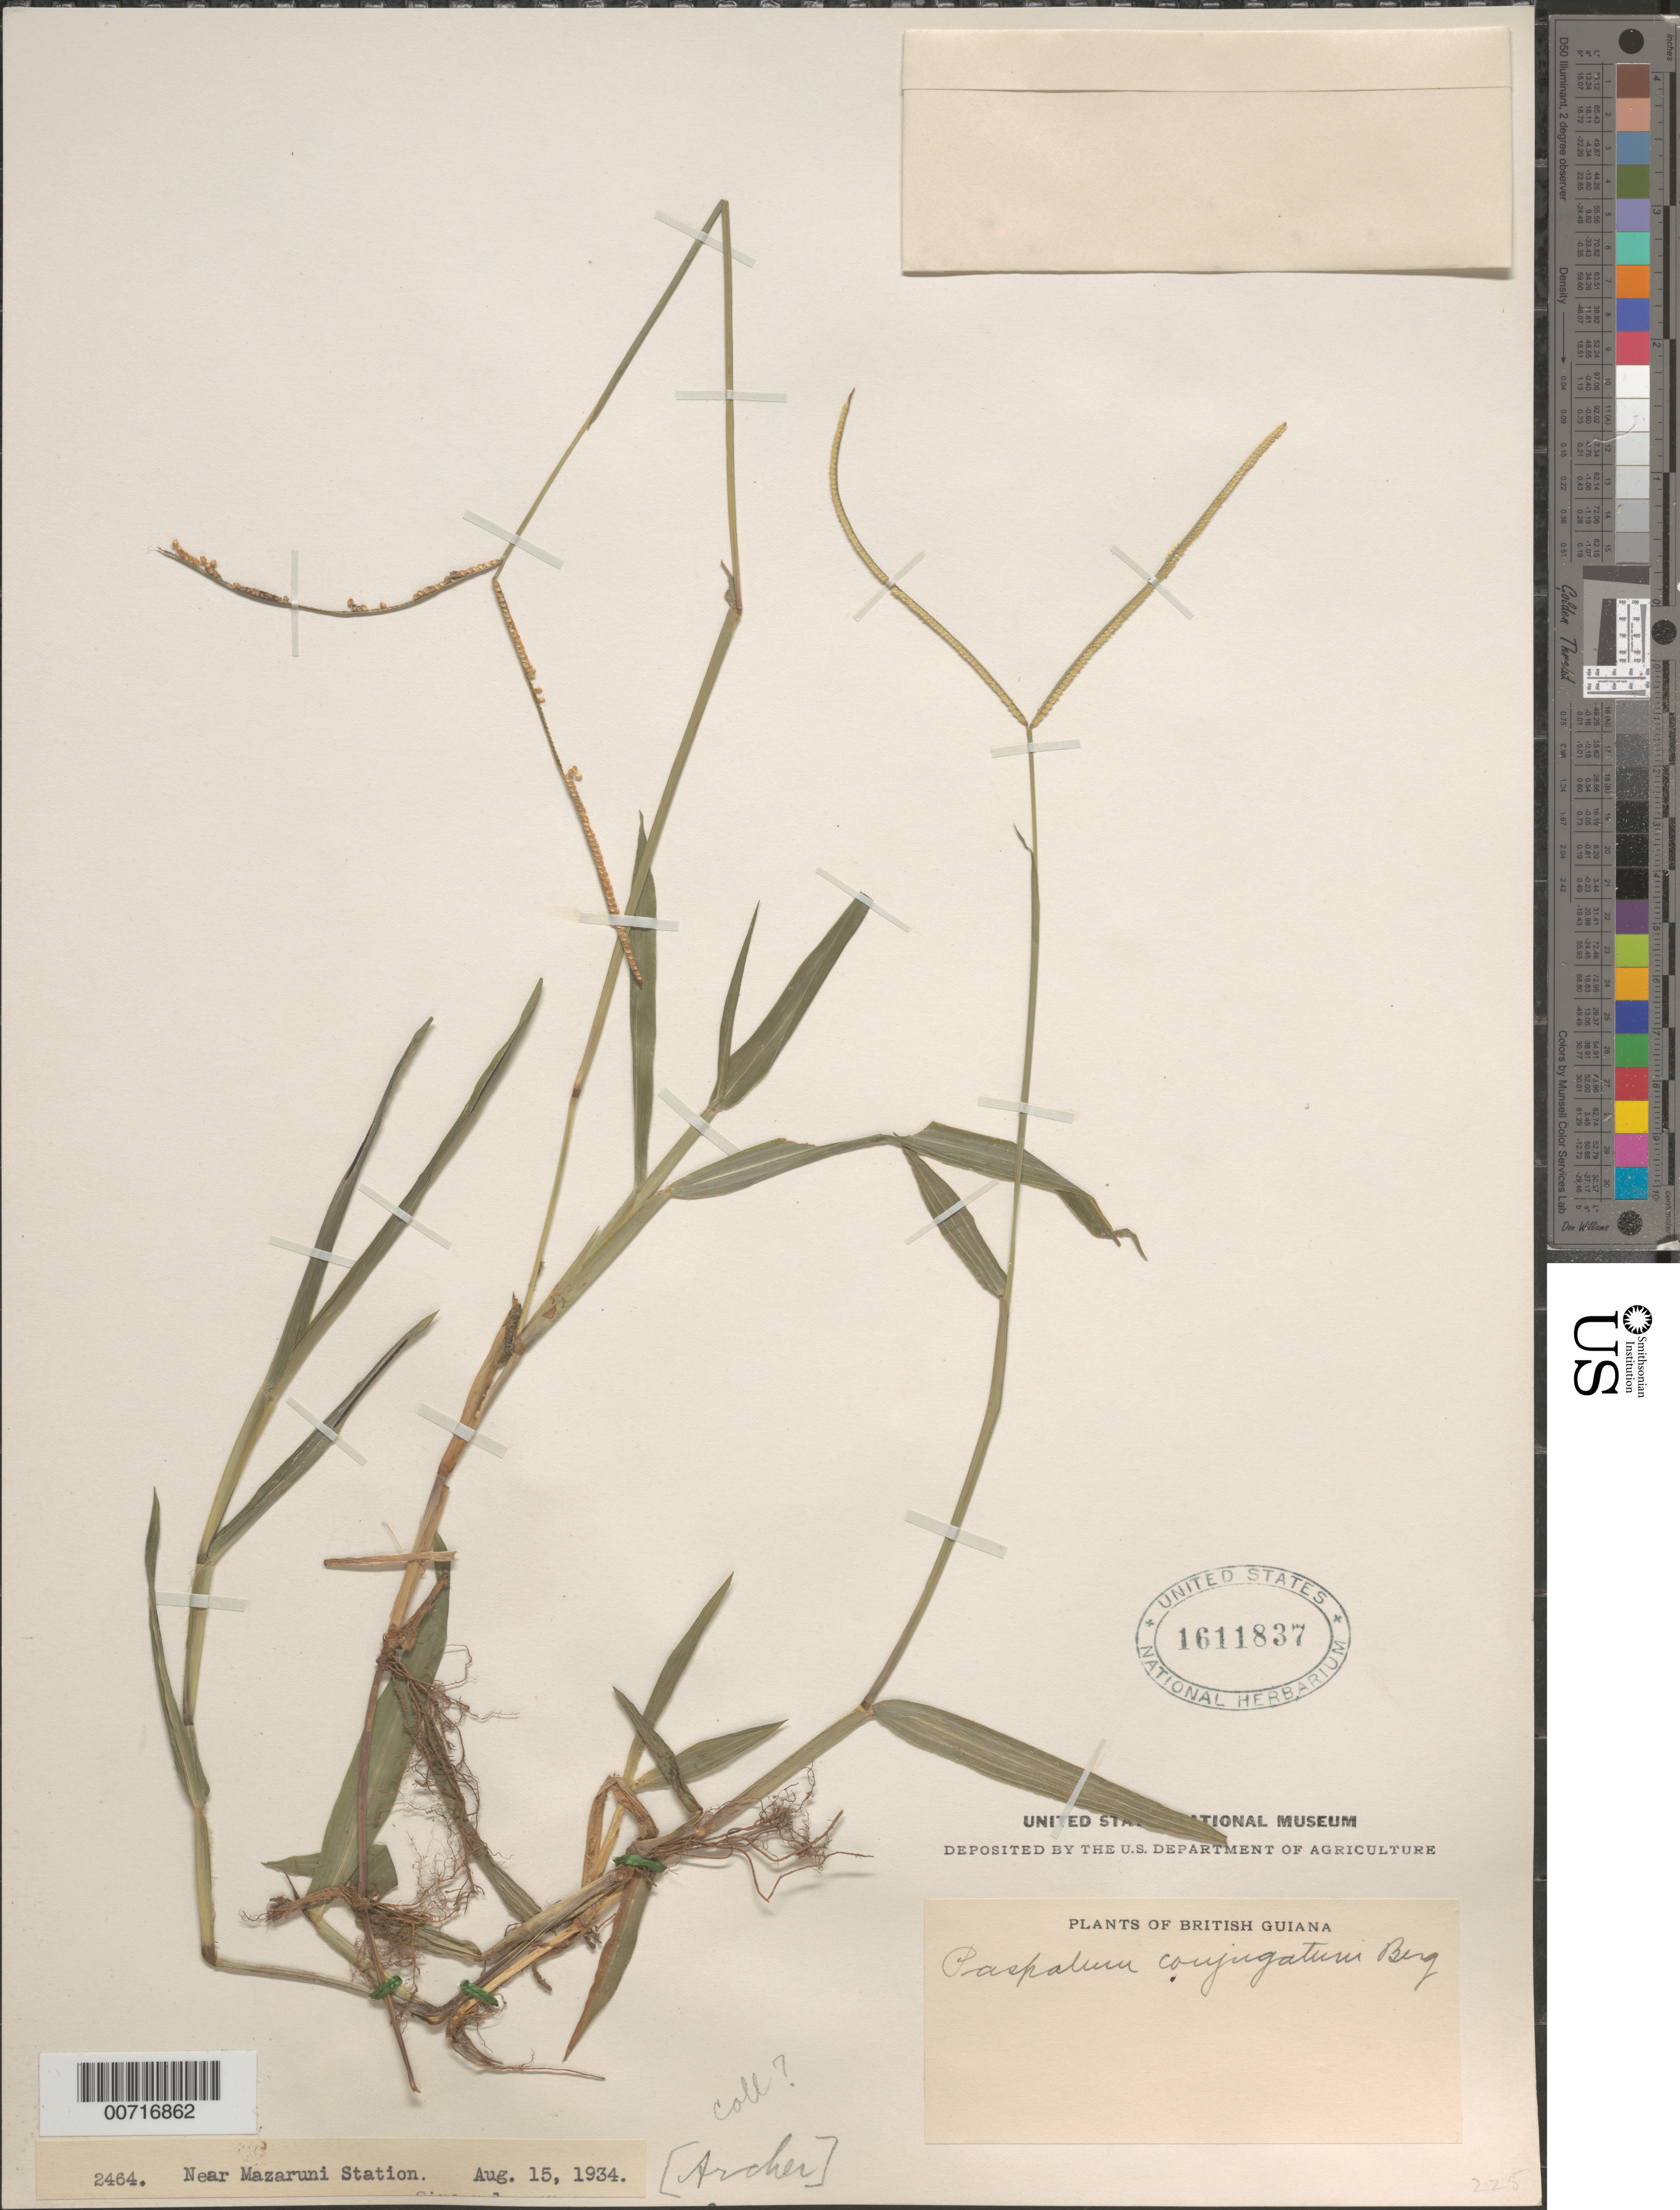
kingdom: Plantae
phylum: Tracheophyta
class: Liliopsida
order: Poales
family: Poaceae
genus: Paspalum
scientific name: Paspalum conjugatum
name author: P.J. Bergius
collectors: W. A. Archer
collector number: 2464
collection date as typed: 15-Aug-34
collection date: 1934-08-15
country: Guyana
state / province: Cuyuni-Mazaruni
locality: Mazaruni Forest Station, vic.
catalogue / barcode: US 1611837